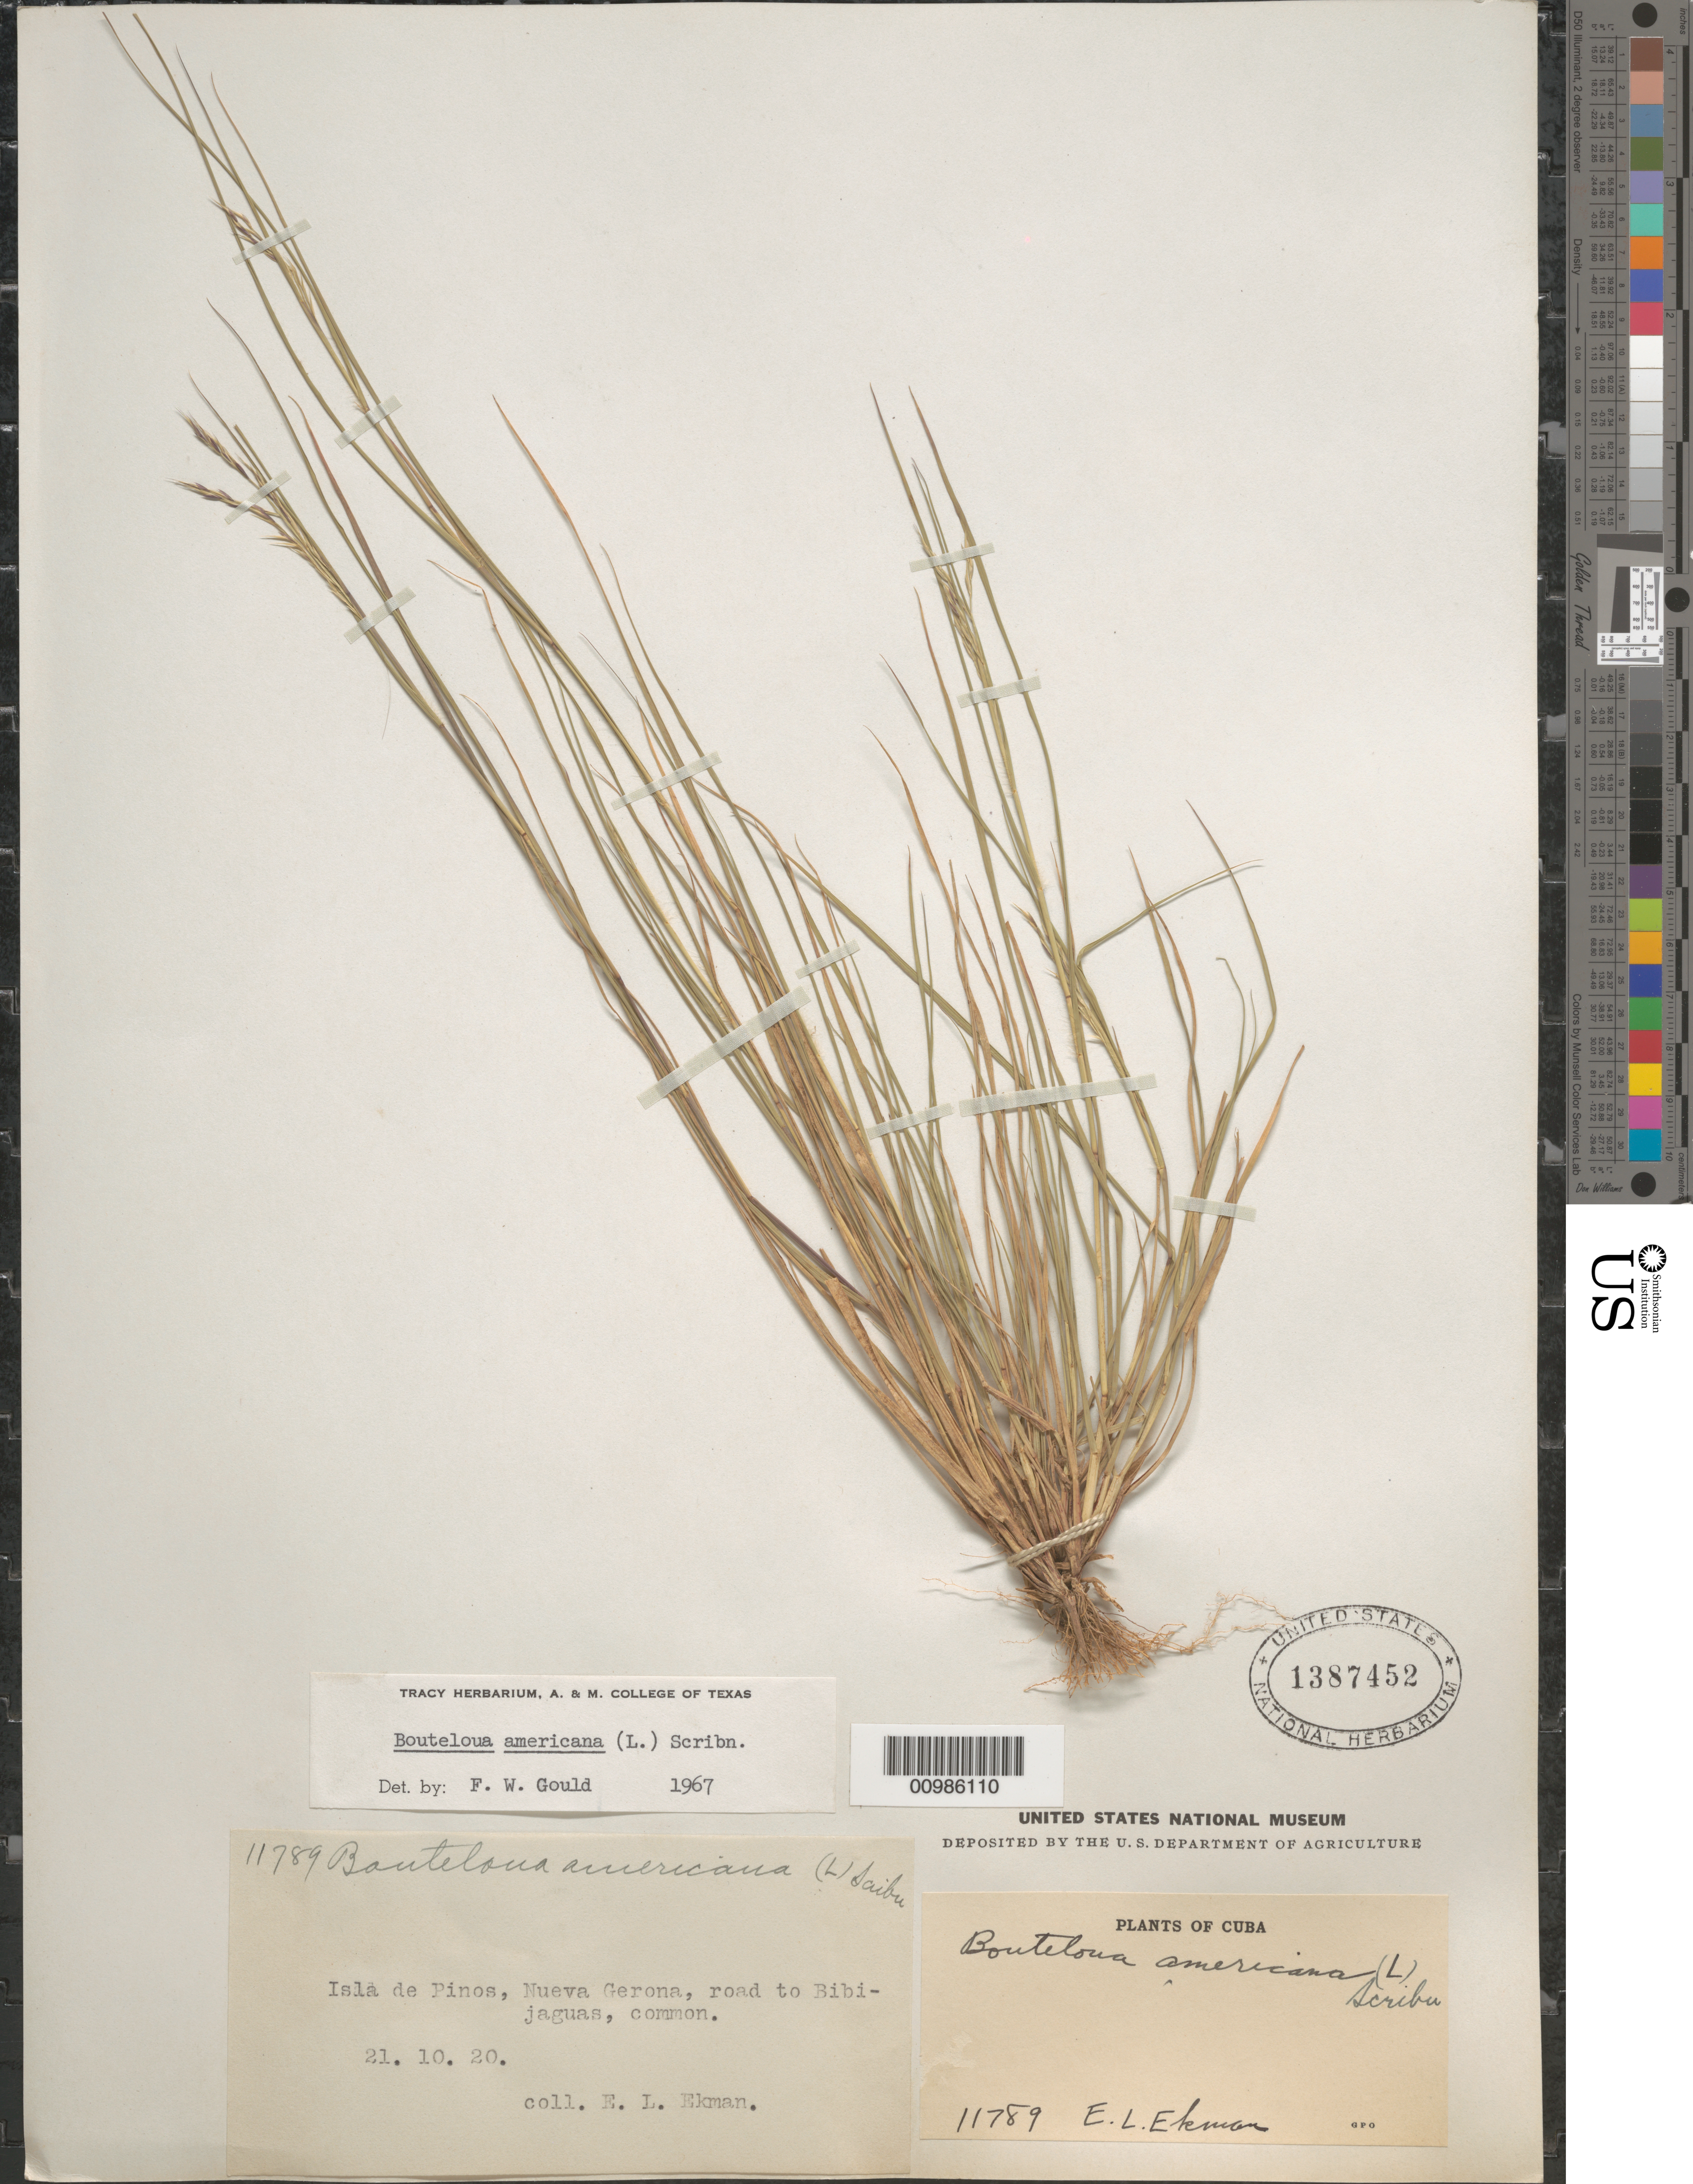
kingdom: Plantae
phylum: Tracheophyta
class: Liliopsida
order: Poales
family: Poaceae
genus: Bouteloua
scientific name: Bouteloua americana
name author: (L.) Scribn.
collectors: E. L. Ekman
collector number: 11789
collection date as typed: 21 Oct 1920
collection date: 1920-10-21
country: Cuba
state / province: Isla de la Juventud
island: Isla de la Juventud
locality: Nueva Gerona, road to Bibijaguas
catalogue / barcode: US 1387452